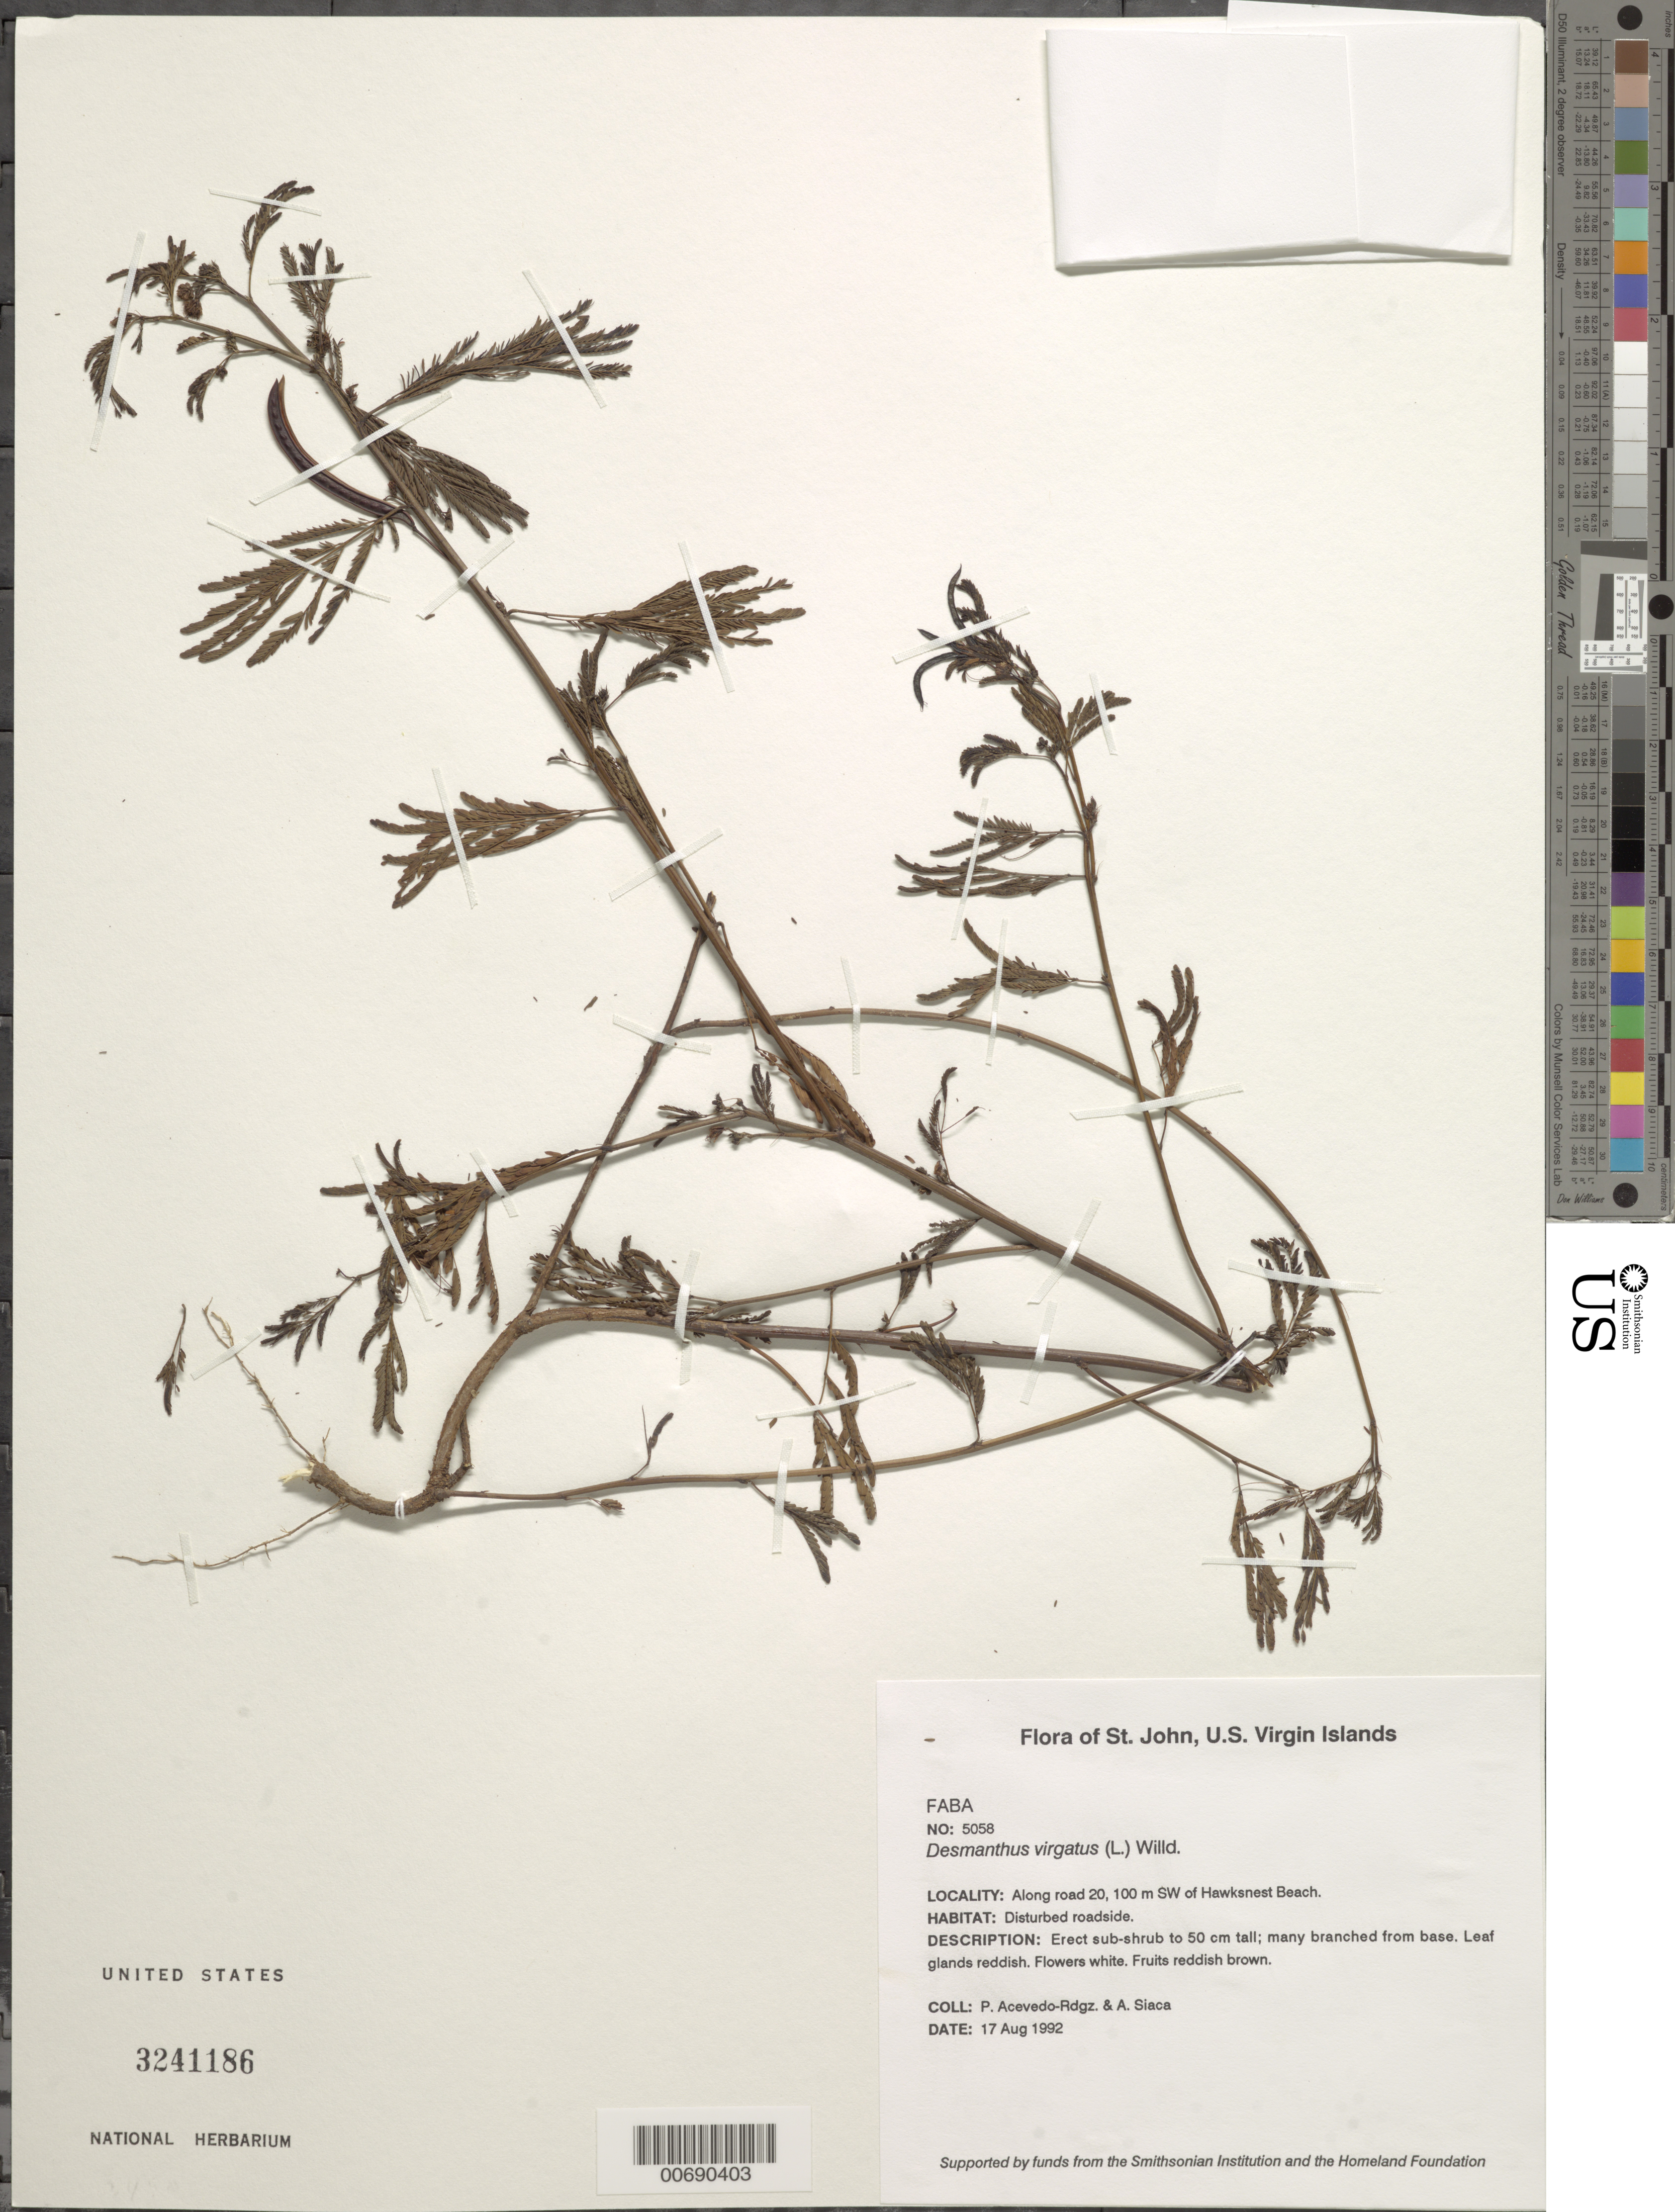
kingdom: Plantae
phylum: Tracheophyta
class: Magnoliopsida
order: Fabales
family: Fabaceae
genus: Desmanthus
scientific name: Desmanthus virgatus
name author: (L.) Willd.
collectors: P. Acevedo-Rodr. & A. Siaca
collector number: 5058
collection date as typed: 17 Aug 1992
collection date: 1992-08-17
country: U.S. Virgin Islands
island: St. John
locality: Along road 20, 100 m SW of Hawksnest Beach.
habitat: Disturbed roadside.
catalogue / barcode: US 3241186